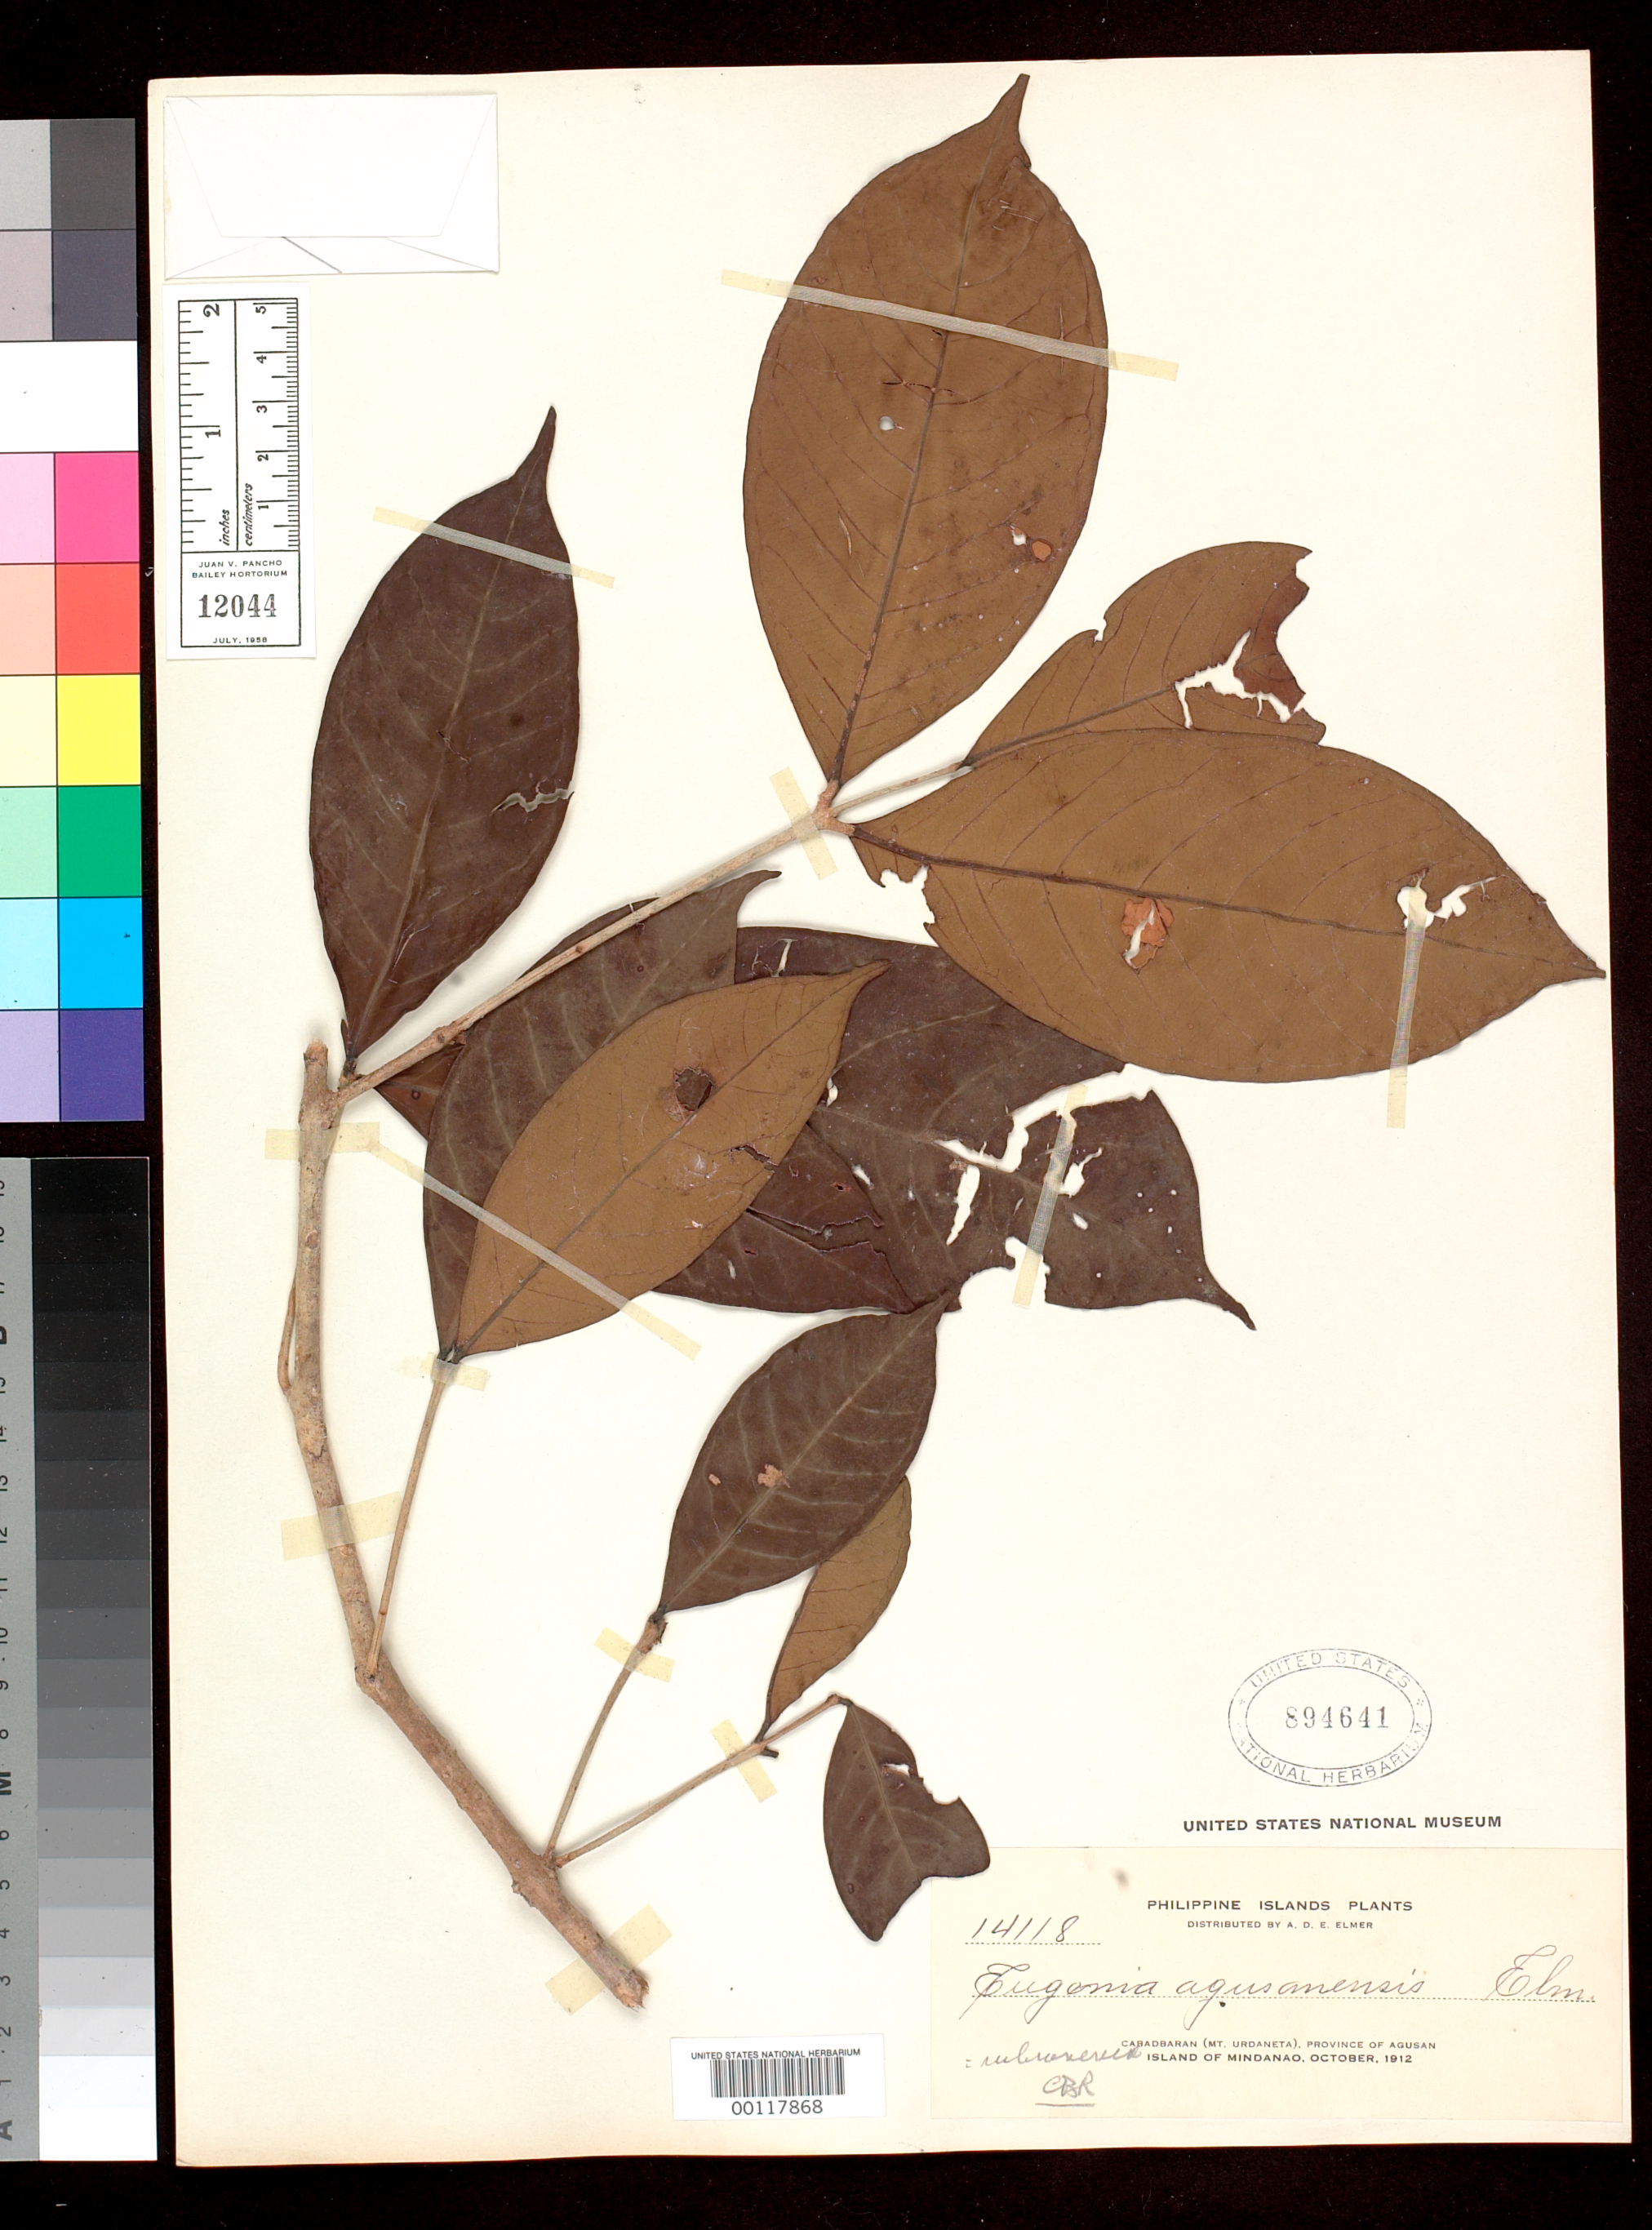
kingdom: Plantae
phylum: Tracheophyta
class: Magnoliopsida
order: Myrtales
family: Myrtaceae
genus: Eugenia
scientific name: Eugenia agusanensis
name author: Elmer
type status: Isotype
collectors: A. D. E. Elmer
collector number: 14118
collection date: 1912-10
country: Philippines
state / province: Caraga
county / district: Agusan del Norte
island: Mindanao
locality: Cabadbaran (Mt. Urdaneta), Province of Agusan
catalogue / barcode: US 894641